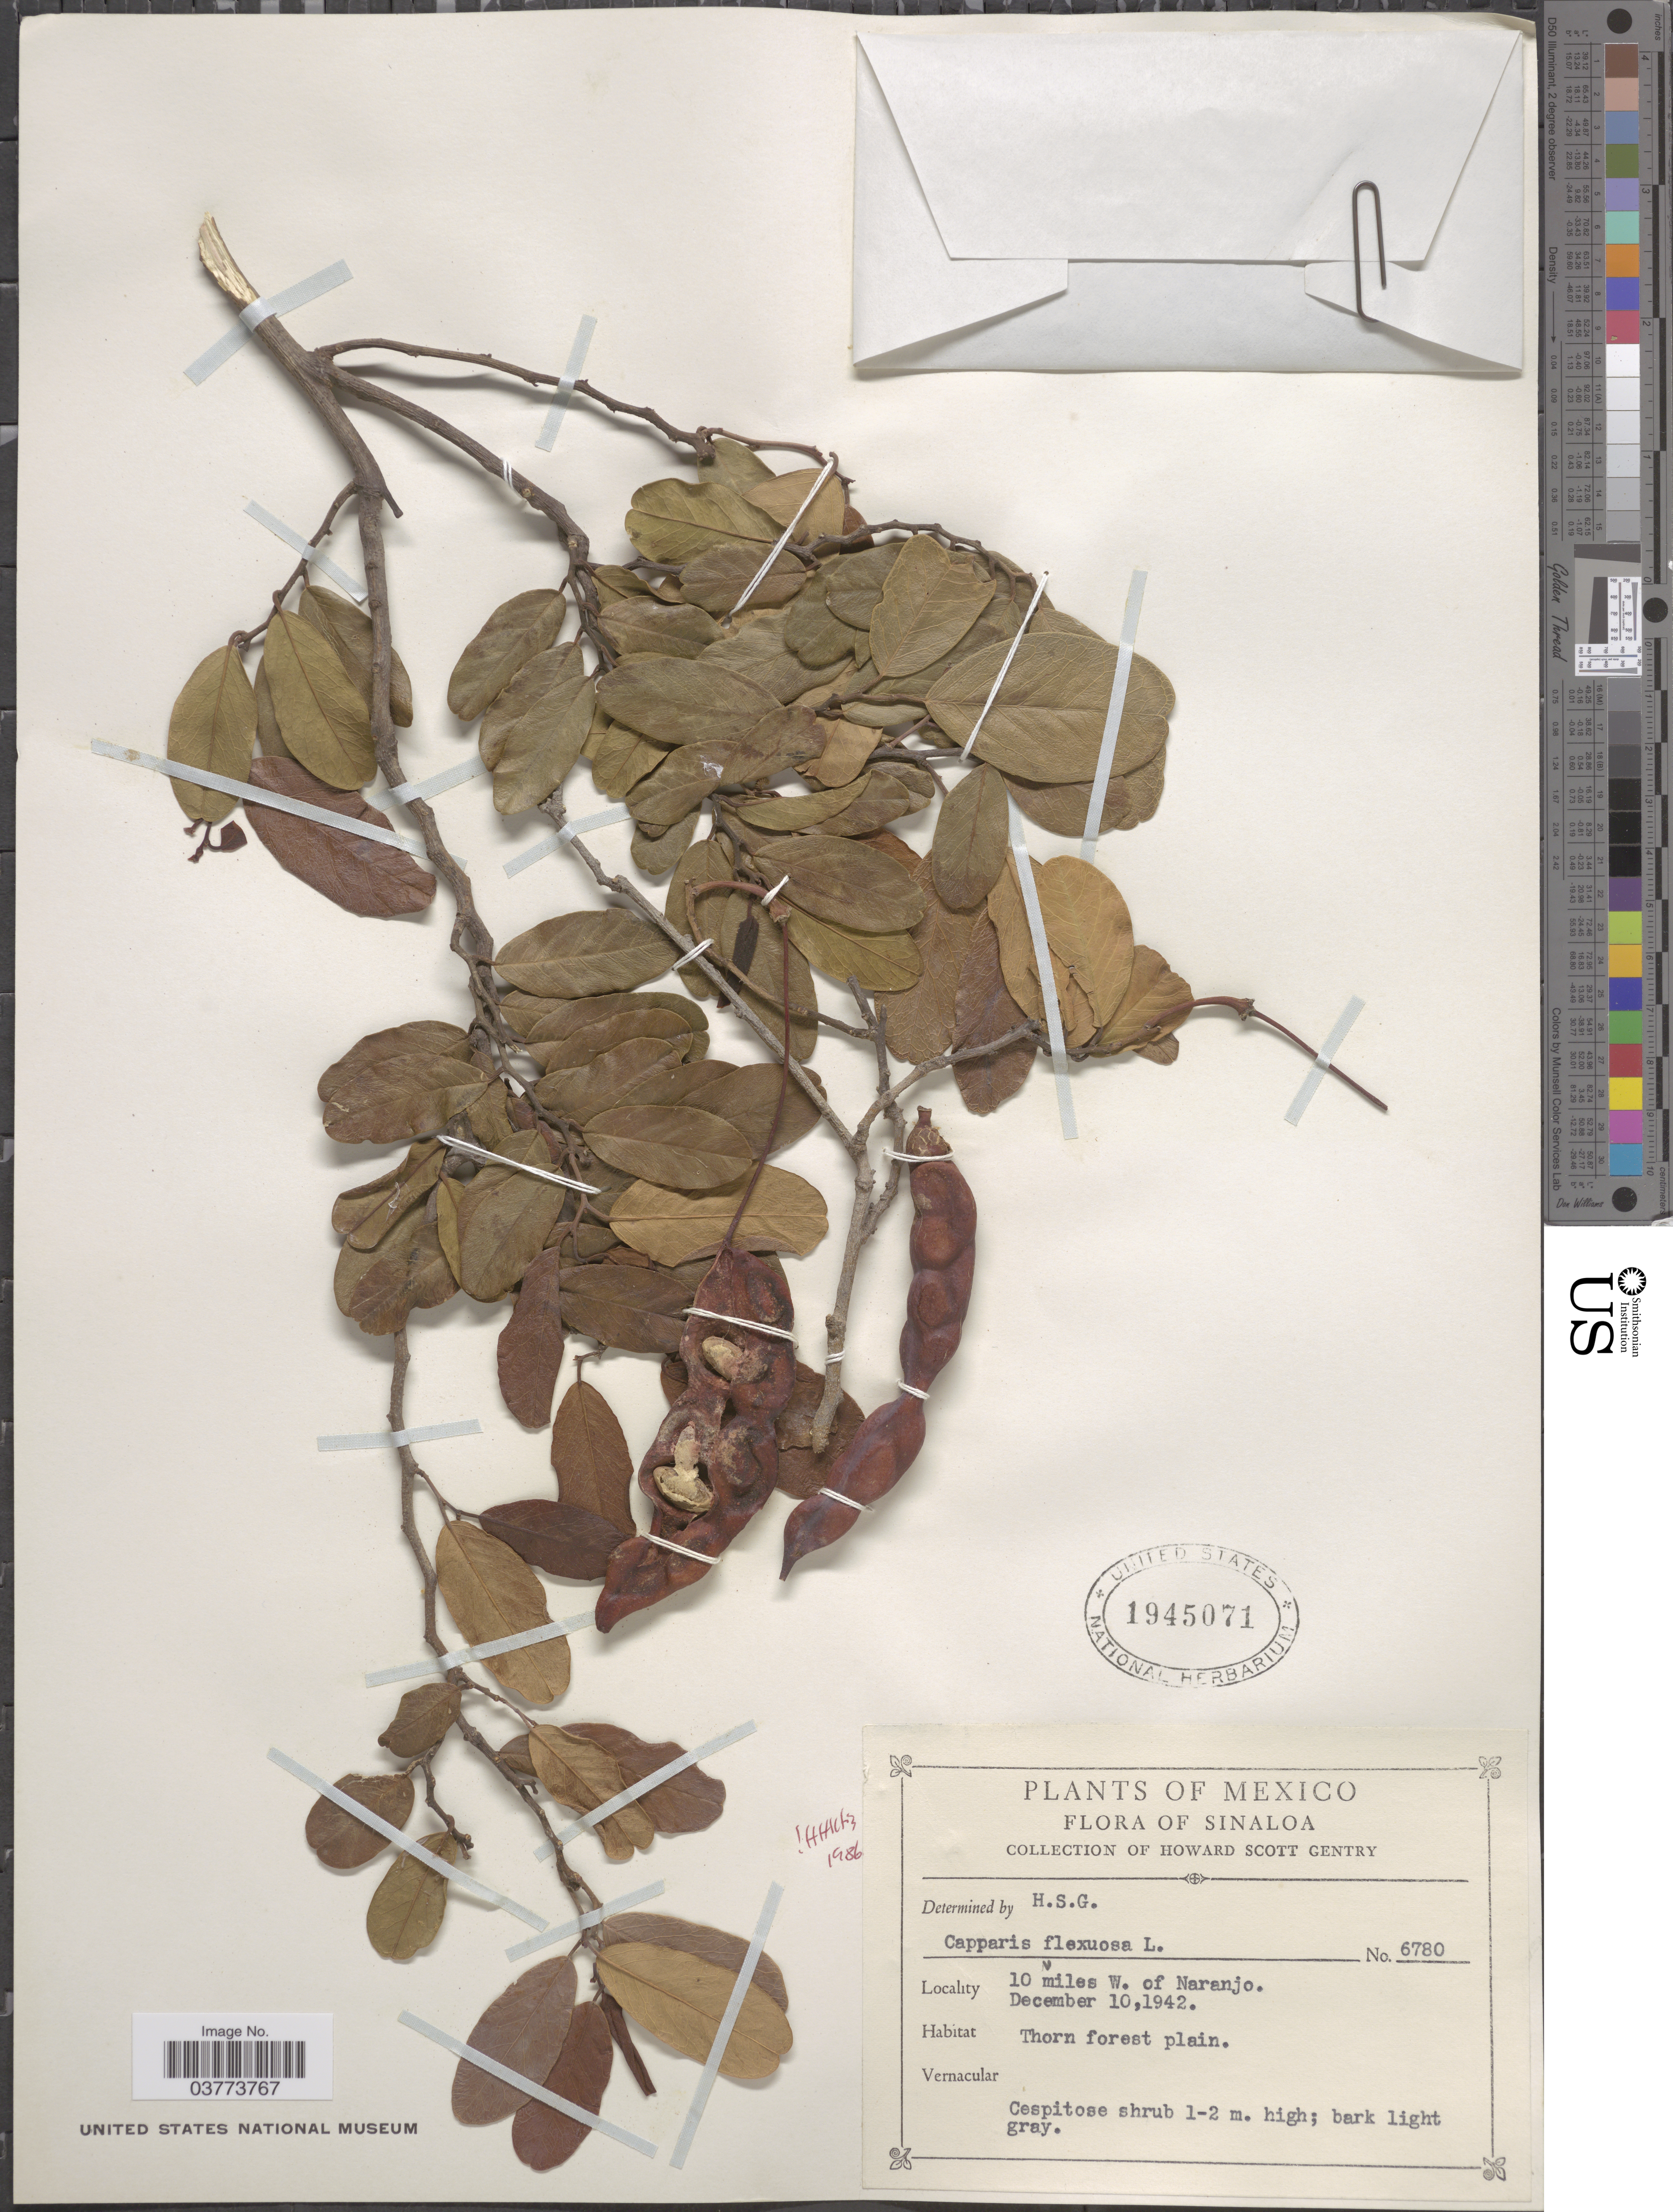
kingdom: Plantae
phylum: Tracheophyta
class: Magnoliopsida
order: Brassicales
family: Capparaceae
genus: Cynophalla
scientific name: Cynophalla flexuosa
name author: (L.) J. Presl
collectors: H. S. Gentry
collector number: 6780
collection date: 1942-12-10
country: Mexico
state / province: Sinaloa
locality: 10 miles W. of Naranjo. Thorn Forest plain.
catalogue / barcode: US 1945071